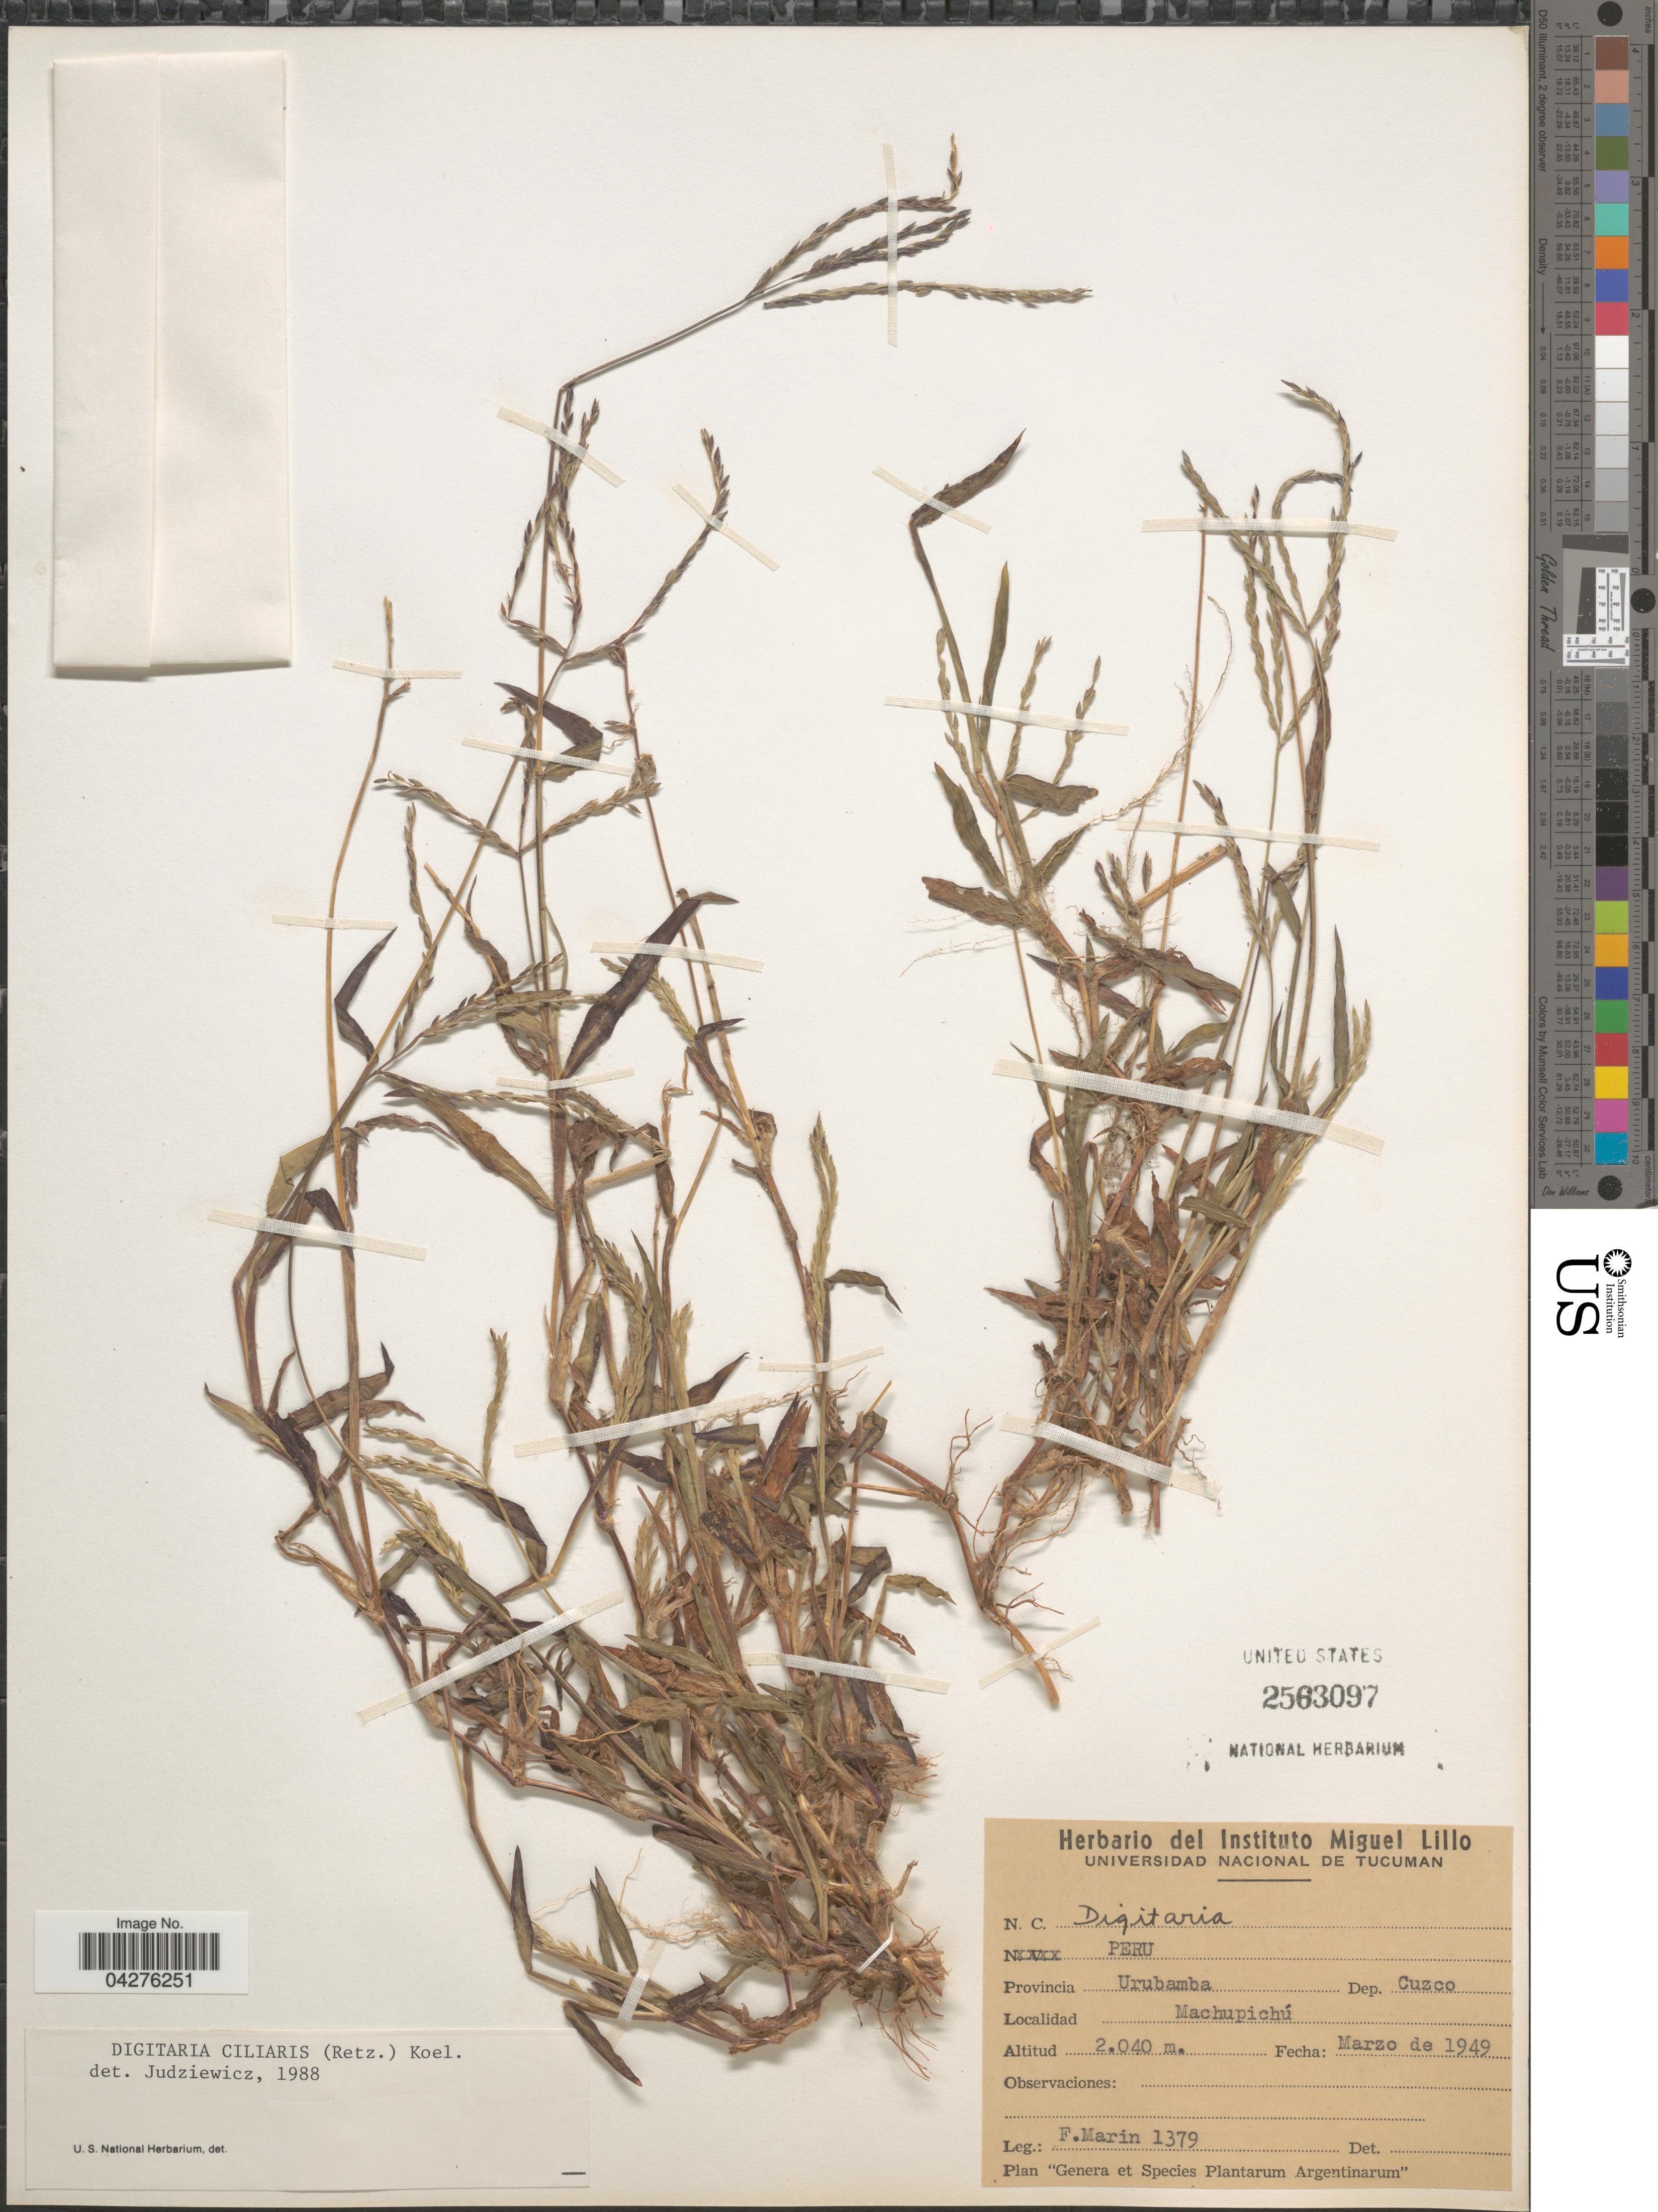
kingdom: Plantae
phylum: Tracheophyta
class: Liliopsida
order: Poales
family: Poaceae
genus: Digitaria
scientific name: Digitaria ciliaris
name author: (Retz.) Koeler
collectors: F. Marin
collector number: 1379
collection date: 1949-03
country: Peru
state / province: Cusco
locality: Provincia Urubamba. Dep. Cuzco. Machupichú.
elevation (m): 2040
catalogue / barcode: US 2563097